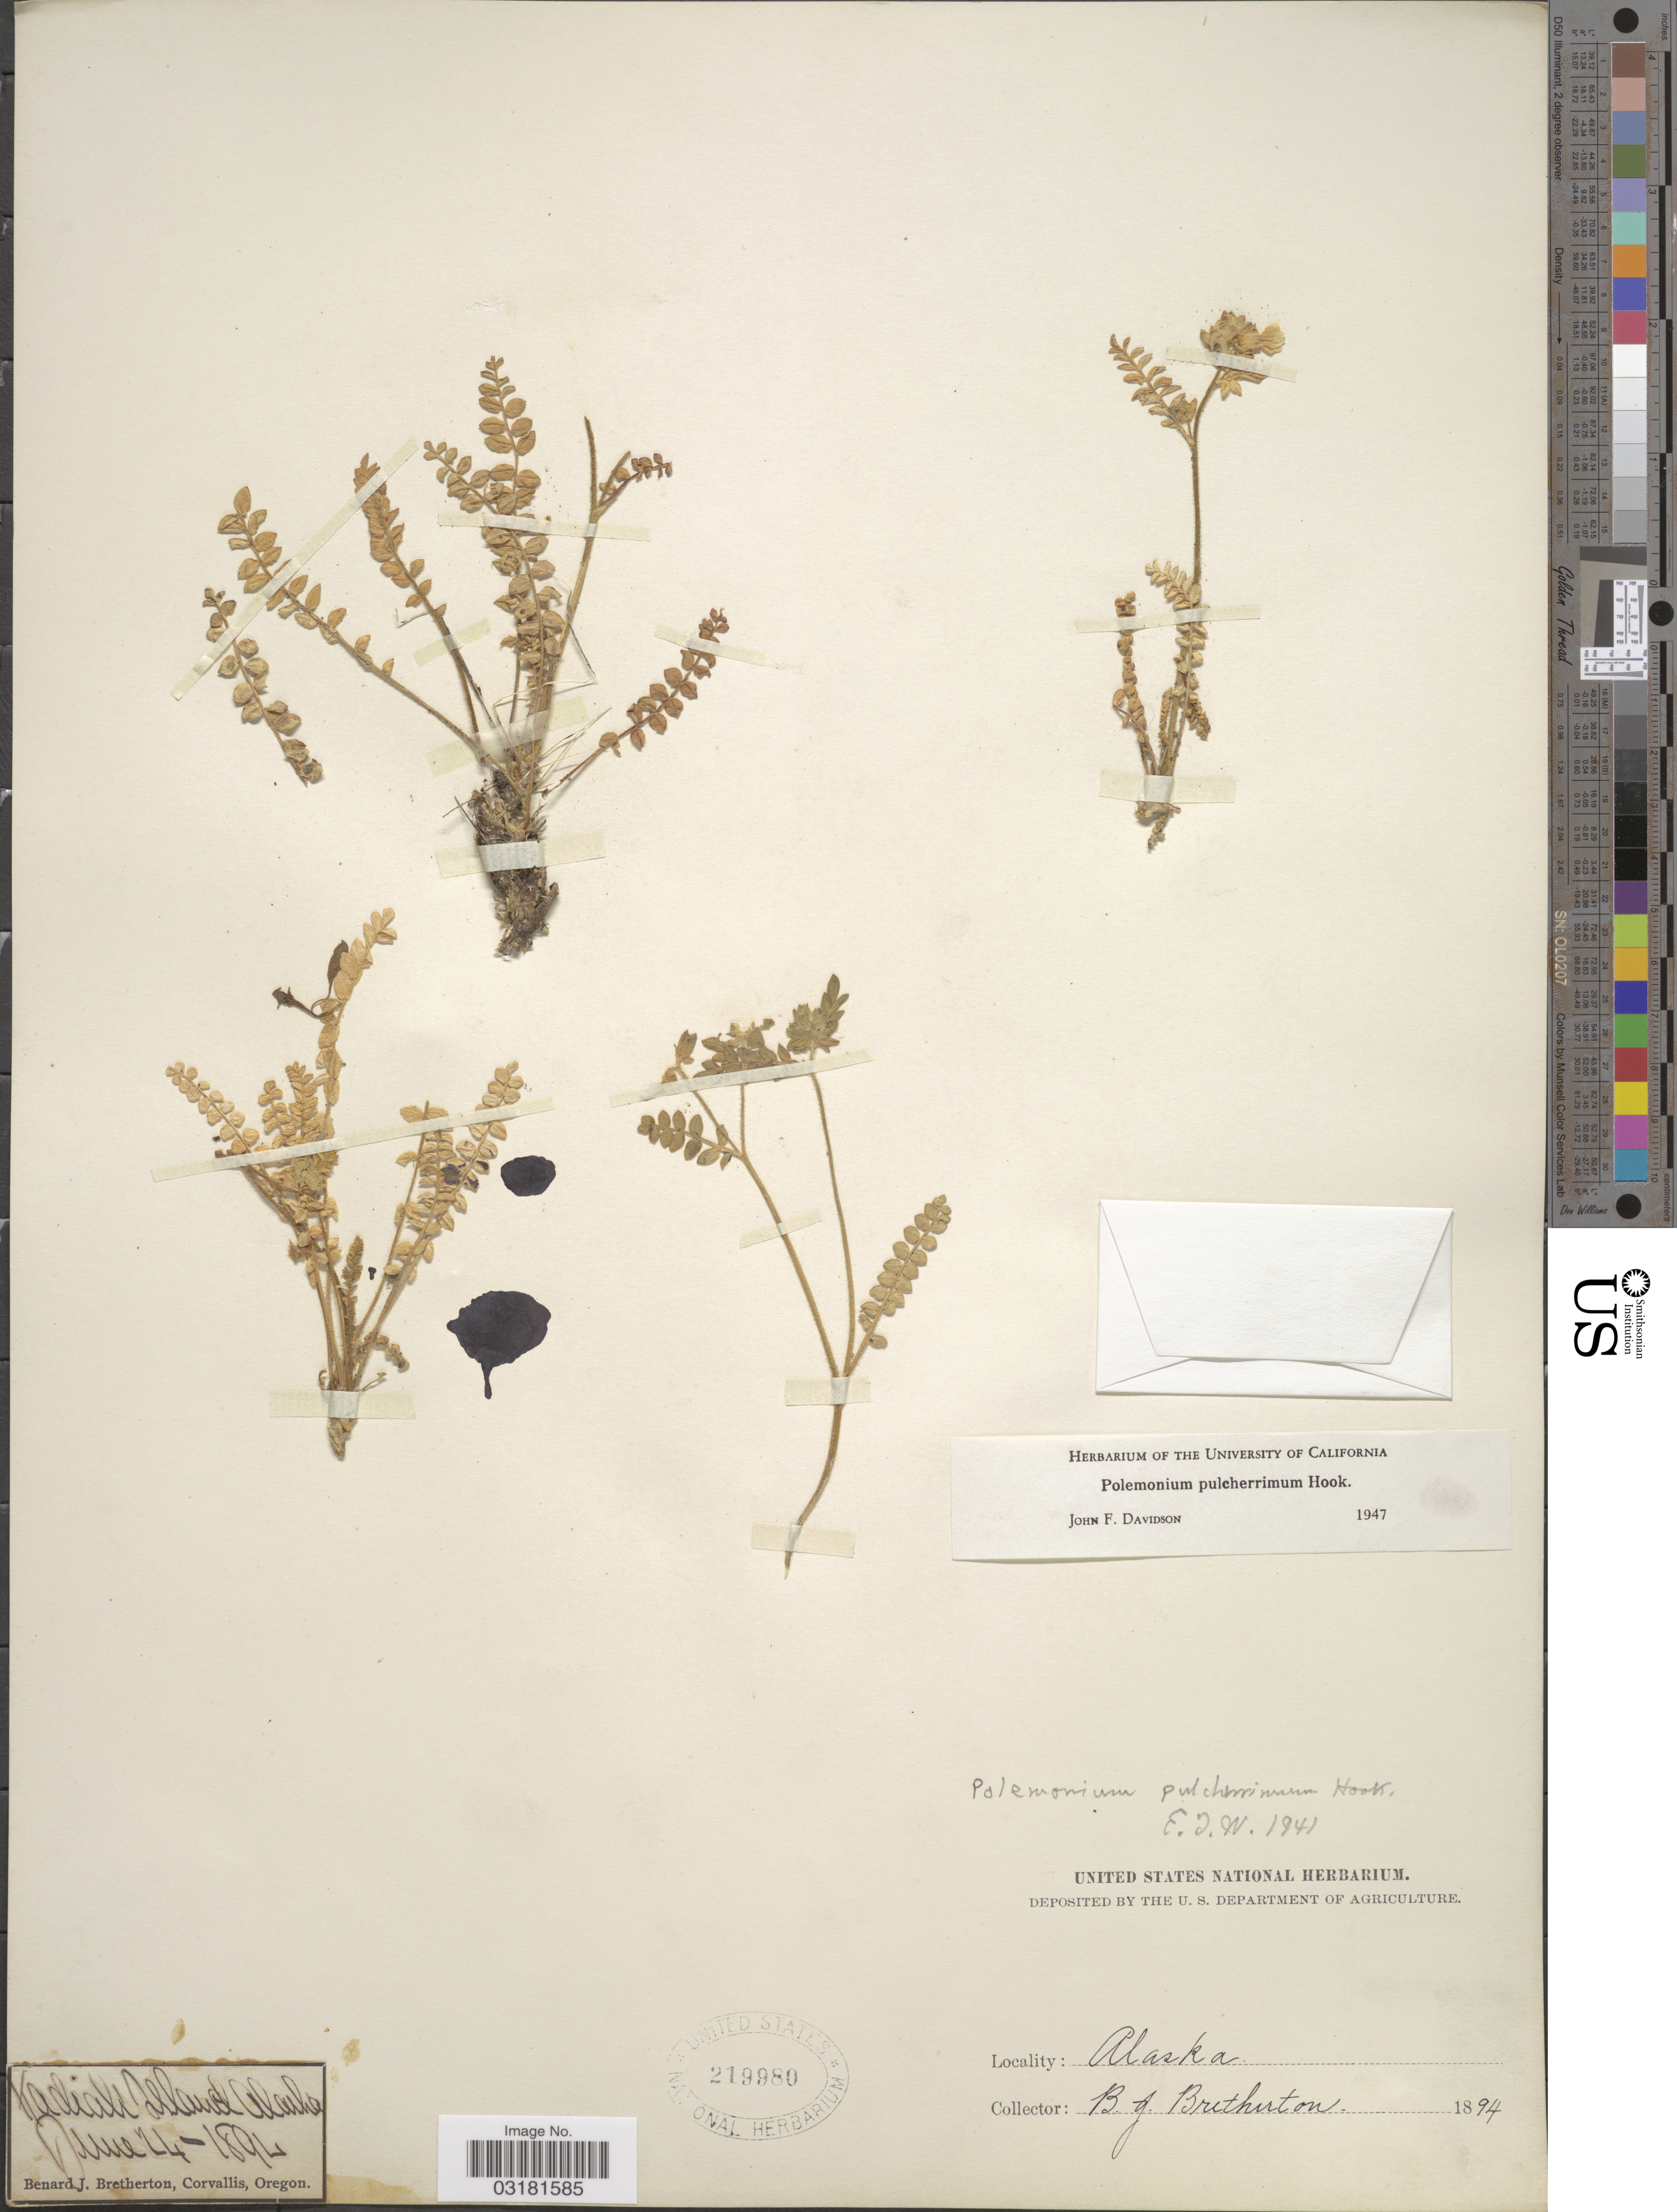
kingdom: Plantae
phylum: Tracheophyta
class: Magnoliopsida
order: Ericales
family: Polemoniaceae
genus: Polemonium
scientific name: Polemonium pulcherrimum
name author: Hook.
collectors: B. Bretherton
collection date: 1894-06-14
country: United States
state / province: Alaska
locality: Kodiak Island.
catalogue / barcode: US 219980